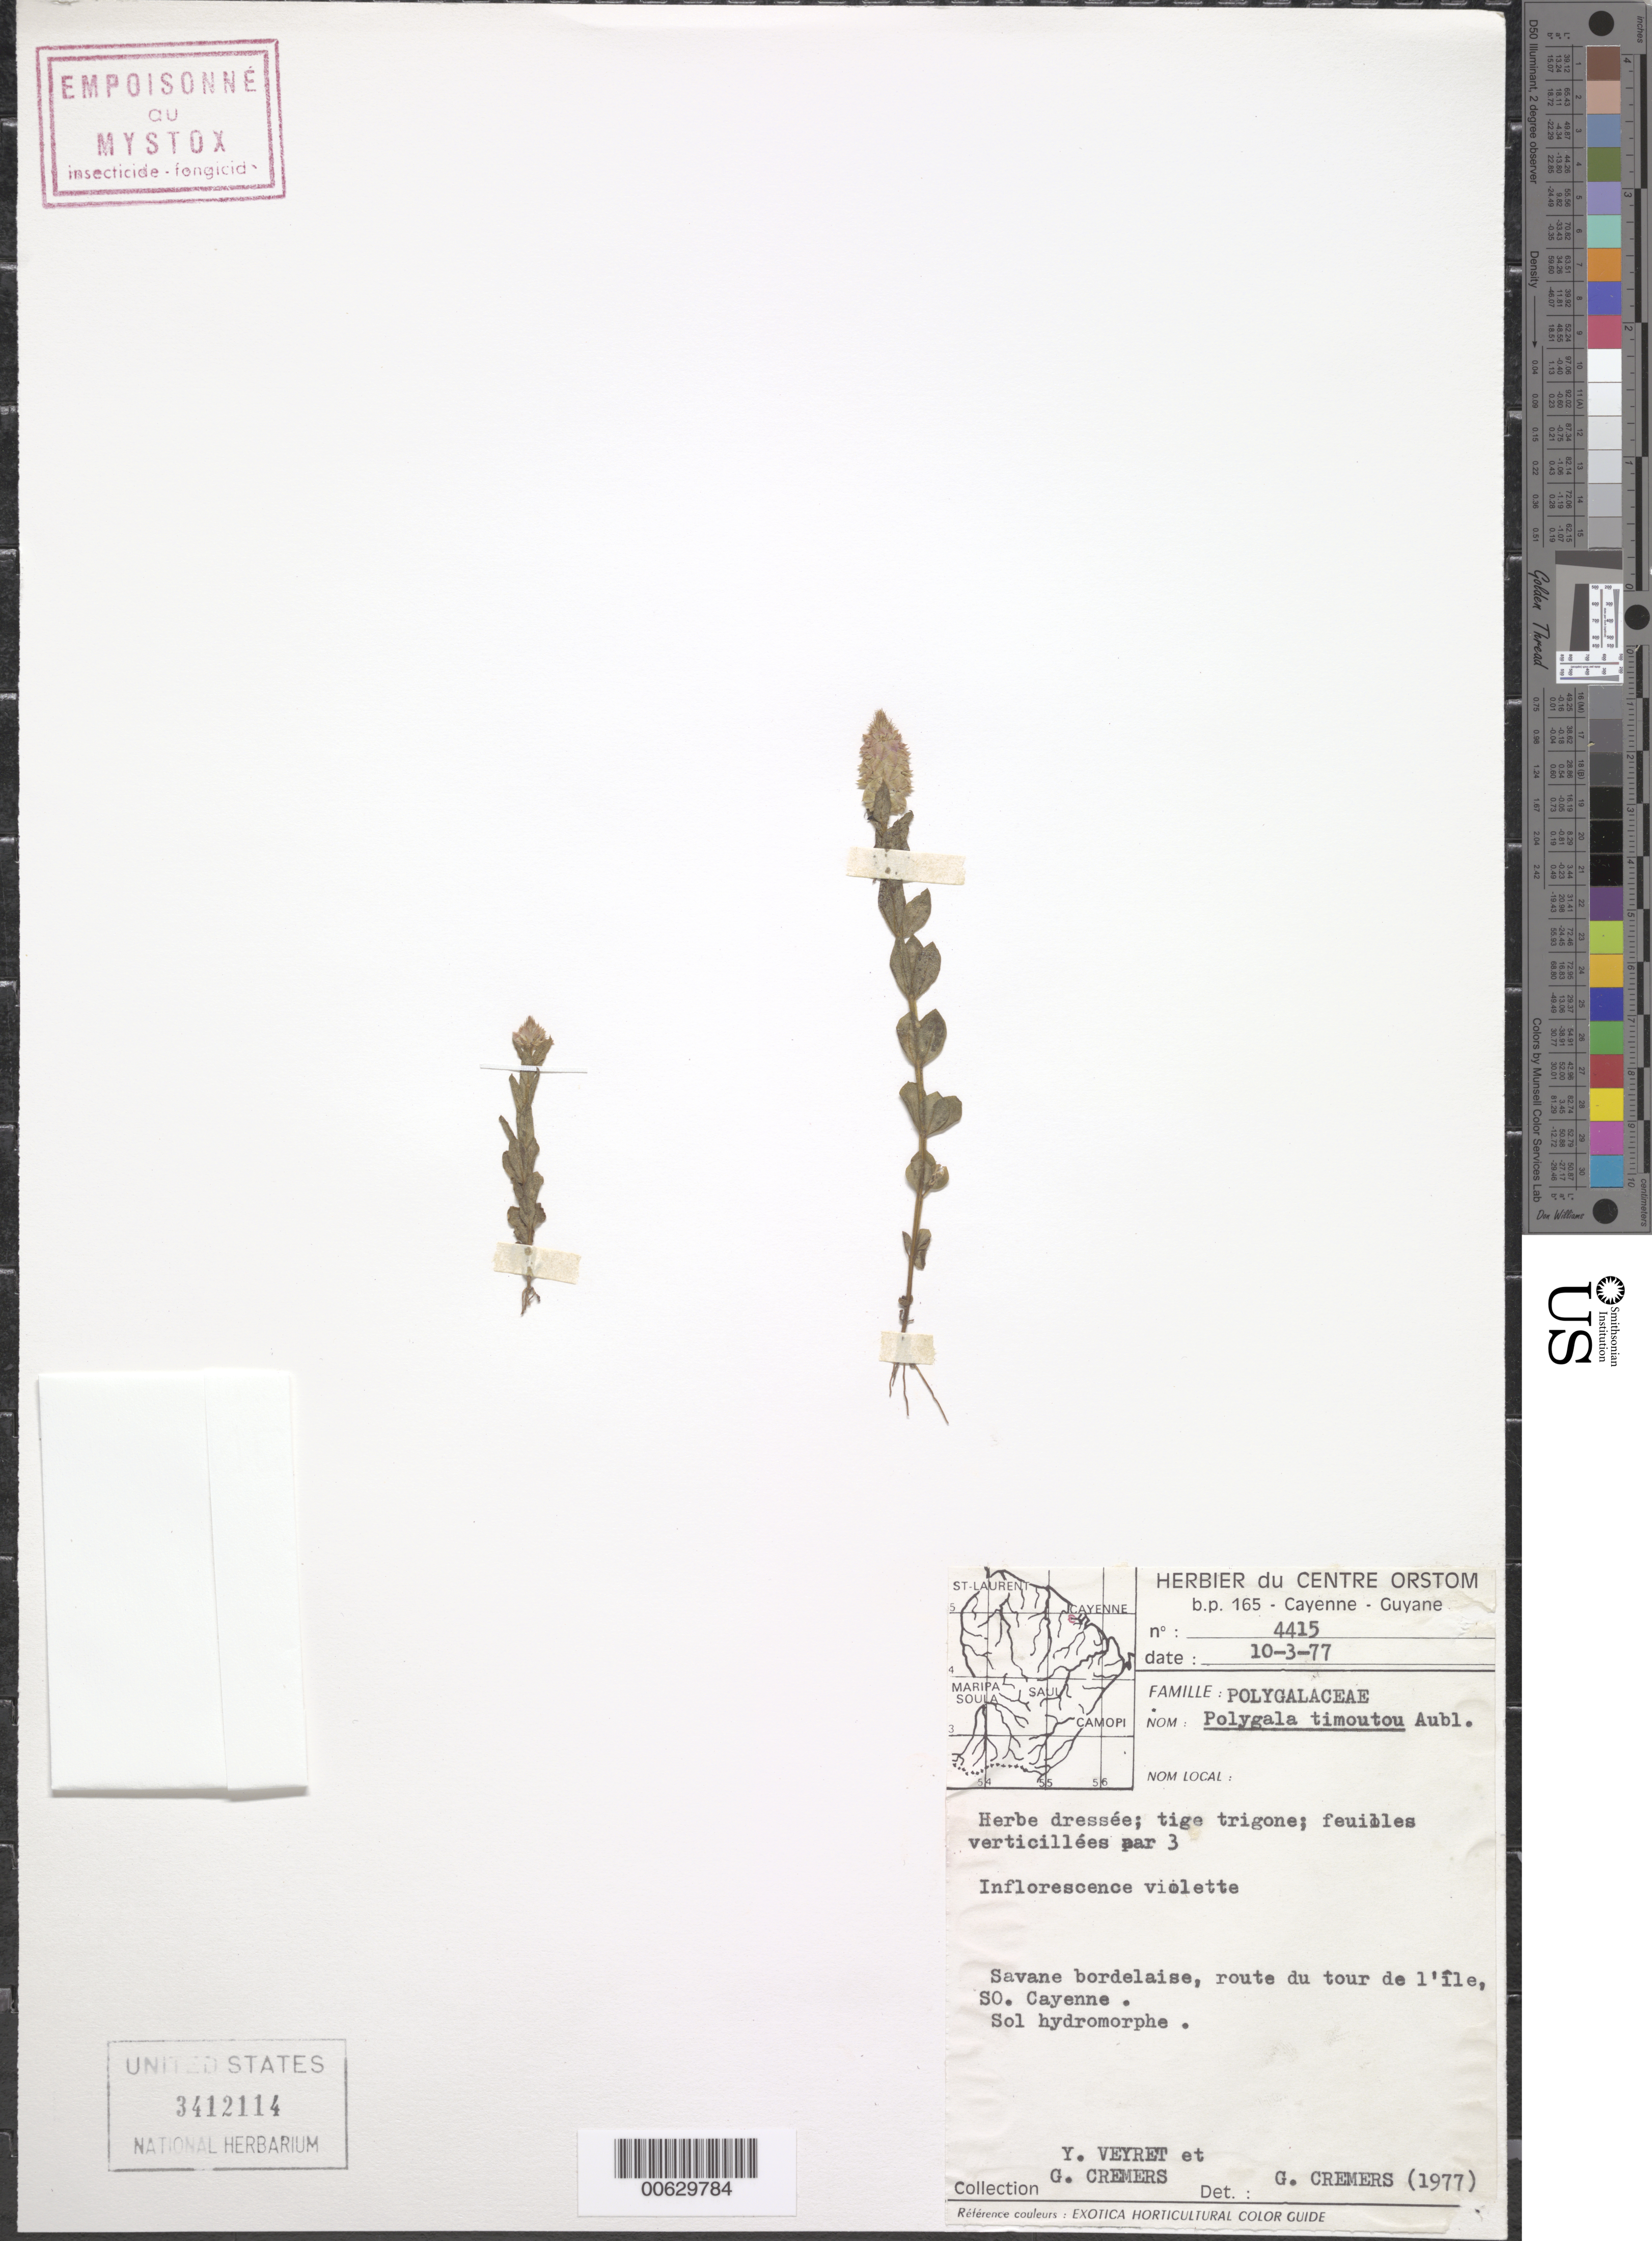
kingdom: Plantae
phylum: Tracheophyta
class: Magnoliopsida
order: Fabales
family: Polygalaceae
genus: Polygala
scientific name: Polygala timoutou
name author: Aubl.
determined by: Cremers, Georges A.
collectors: Y. Veyret & G. Cremers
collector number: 4415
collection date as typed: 10-Mar-77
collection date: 1977-03-10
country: French Guiana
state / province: Cayenne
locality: Cayenne, route du tour de l'Ile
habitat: Savane bordelaise; hydromorphic soil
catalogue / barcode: US 3412114